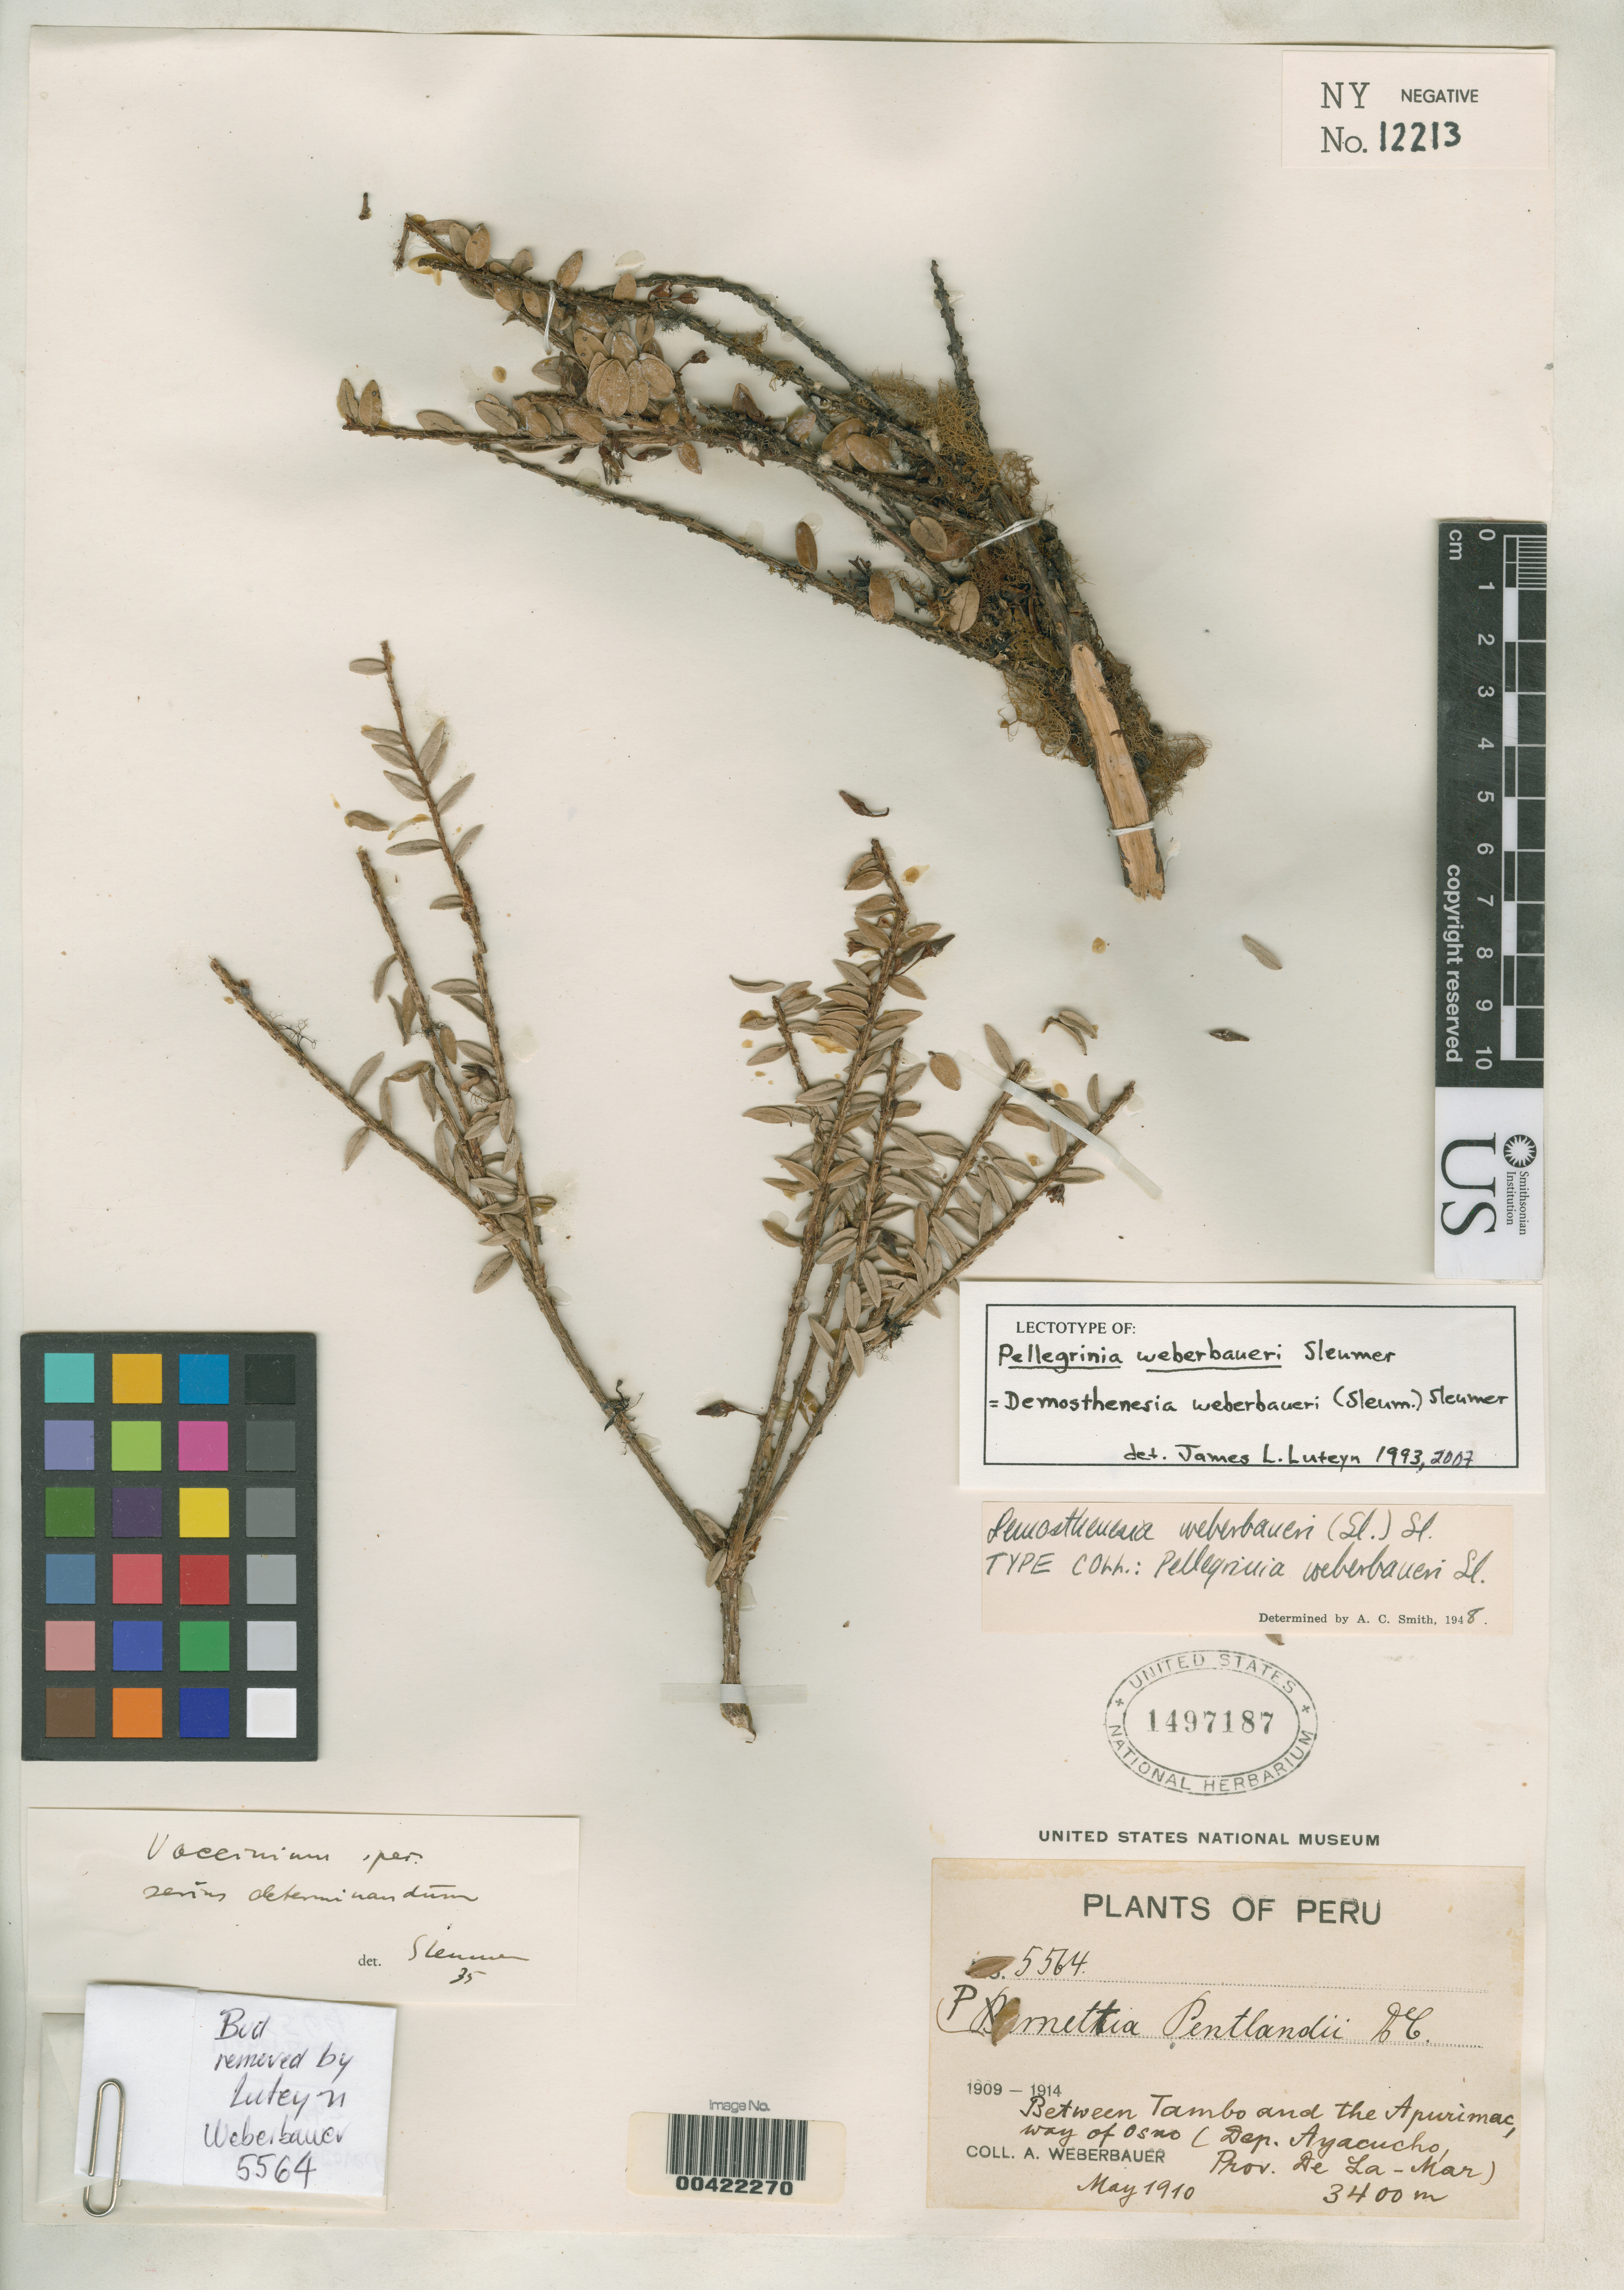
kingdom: Plantae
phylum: Tracheophyta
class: Magnoliopsida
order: Ericales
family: Ericaceae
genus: Pellegrinia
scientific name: Pellegrinia weberbaueri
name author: Sleumer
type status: Isotype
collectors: A. Weberbauer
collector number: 5564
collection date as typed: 31 May 1910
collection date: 1910-05-31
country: Peru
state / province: Ayacucho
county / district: Huanta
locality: Apurímac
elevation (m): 3400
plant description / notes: Annotated as "lectotype" by J.L. Luteyn (1993, 2007), lectotypification apparently ined.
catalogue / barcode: US 1497187